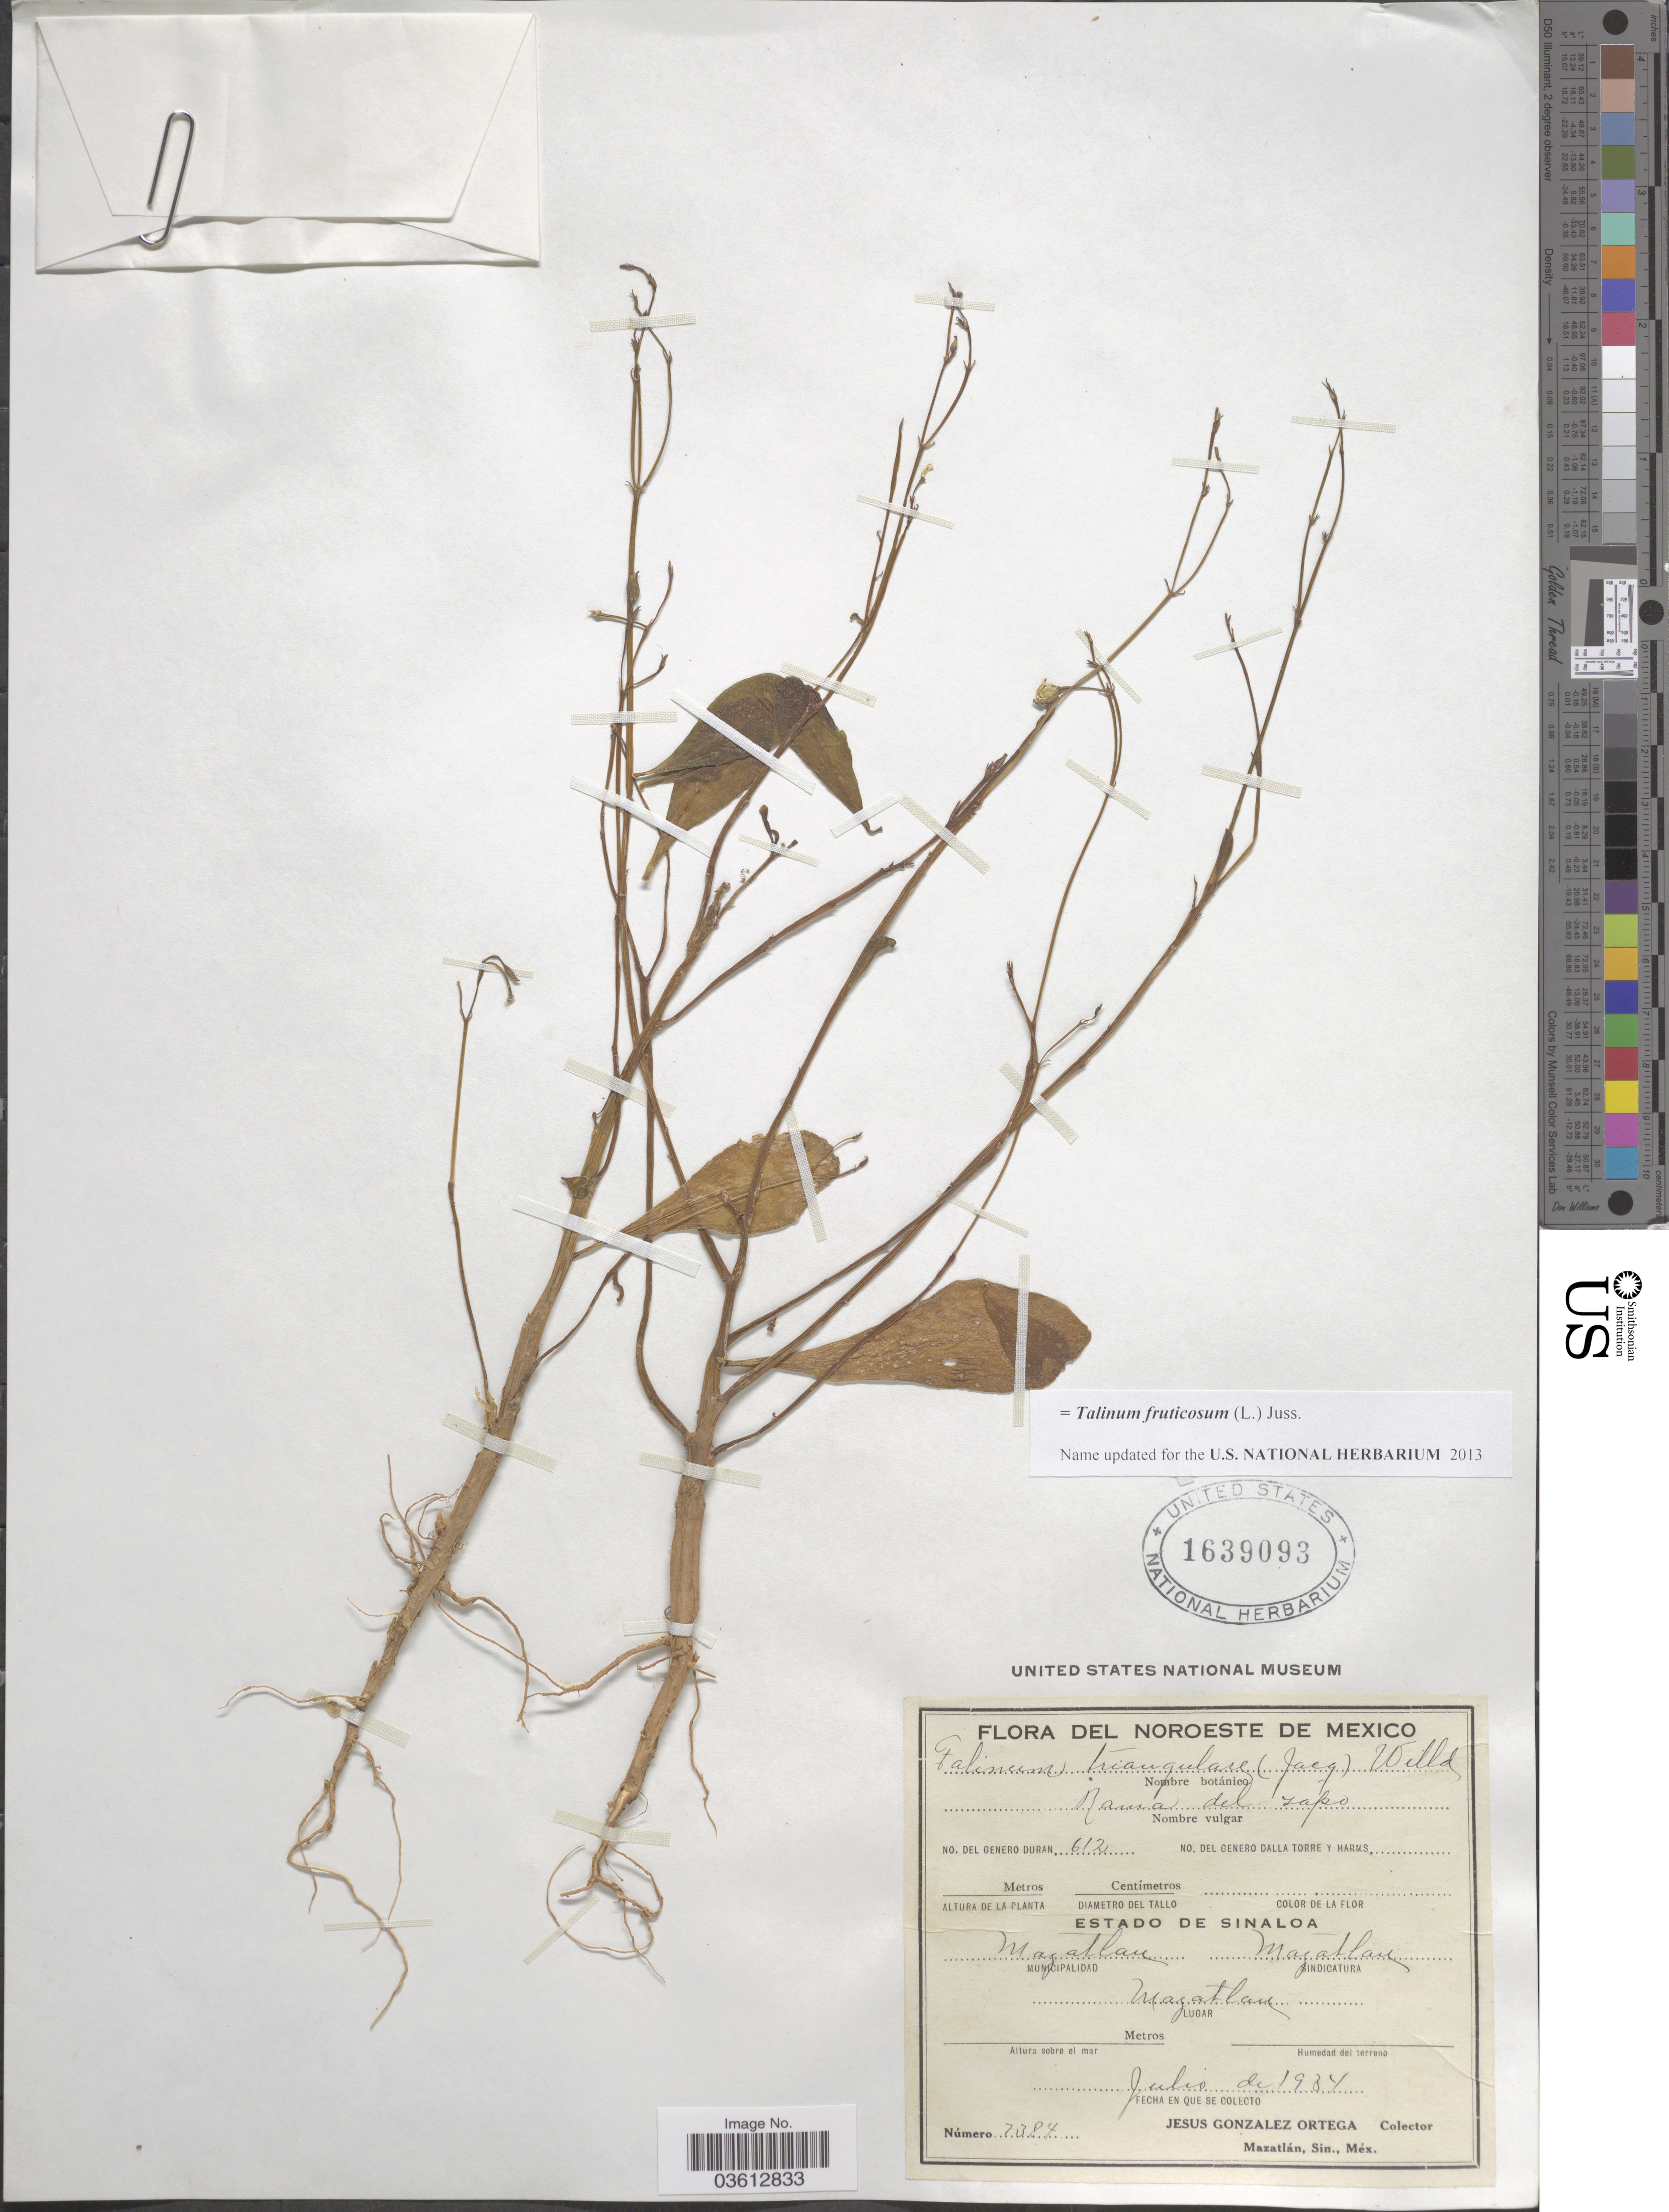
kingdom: Plantae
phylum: Tracheophyta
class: Magnoliopsida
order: Caryophyllales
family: Talinaceae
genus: Talinum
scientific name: Talinum fruticosum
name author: (L.) Juss.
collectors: J. Ortega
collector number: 7384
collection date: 1934-07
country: Mexico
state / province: Sinaloa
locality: Municipalidad Mazatlan Sindicatura Mazatlan.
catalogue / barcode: US 1639093